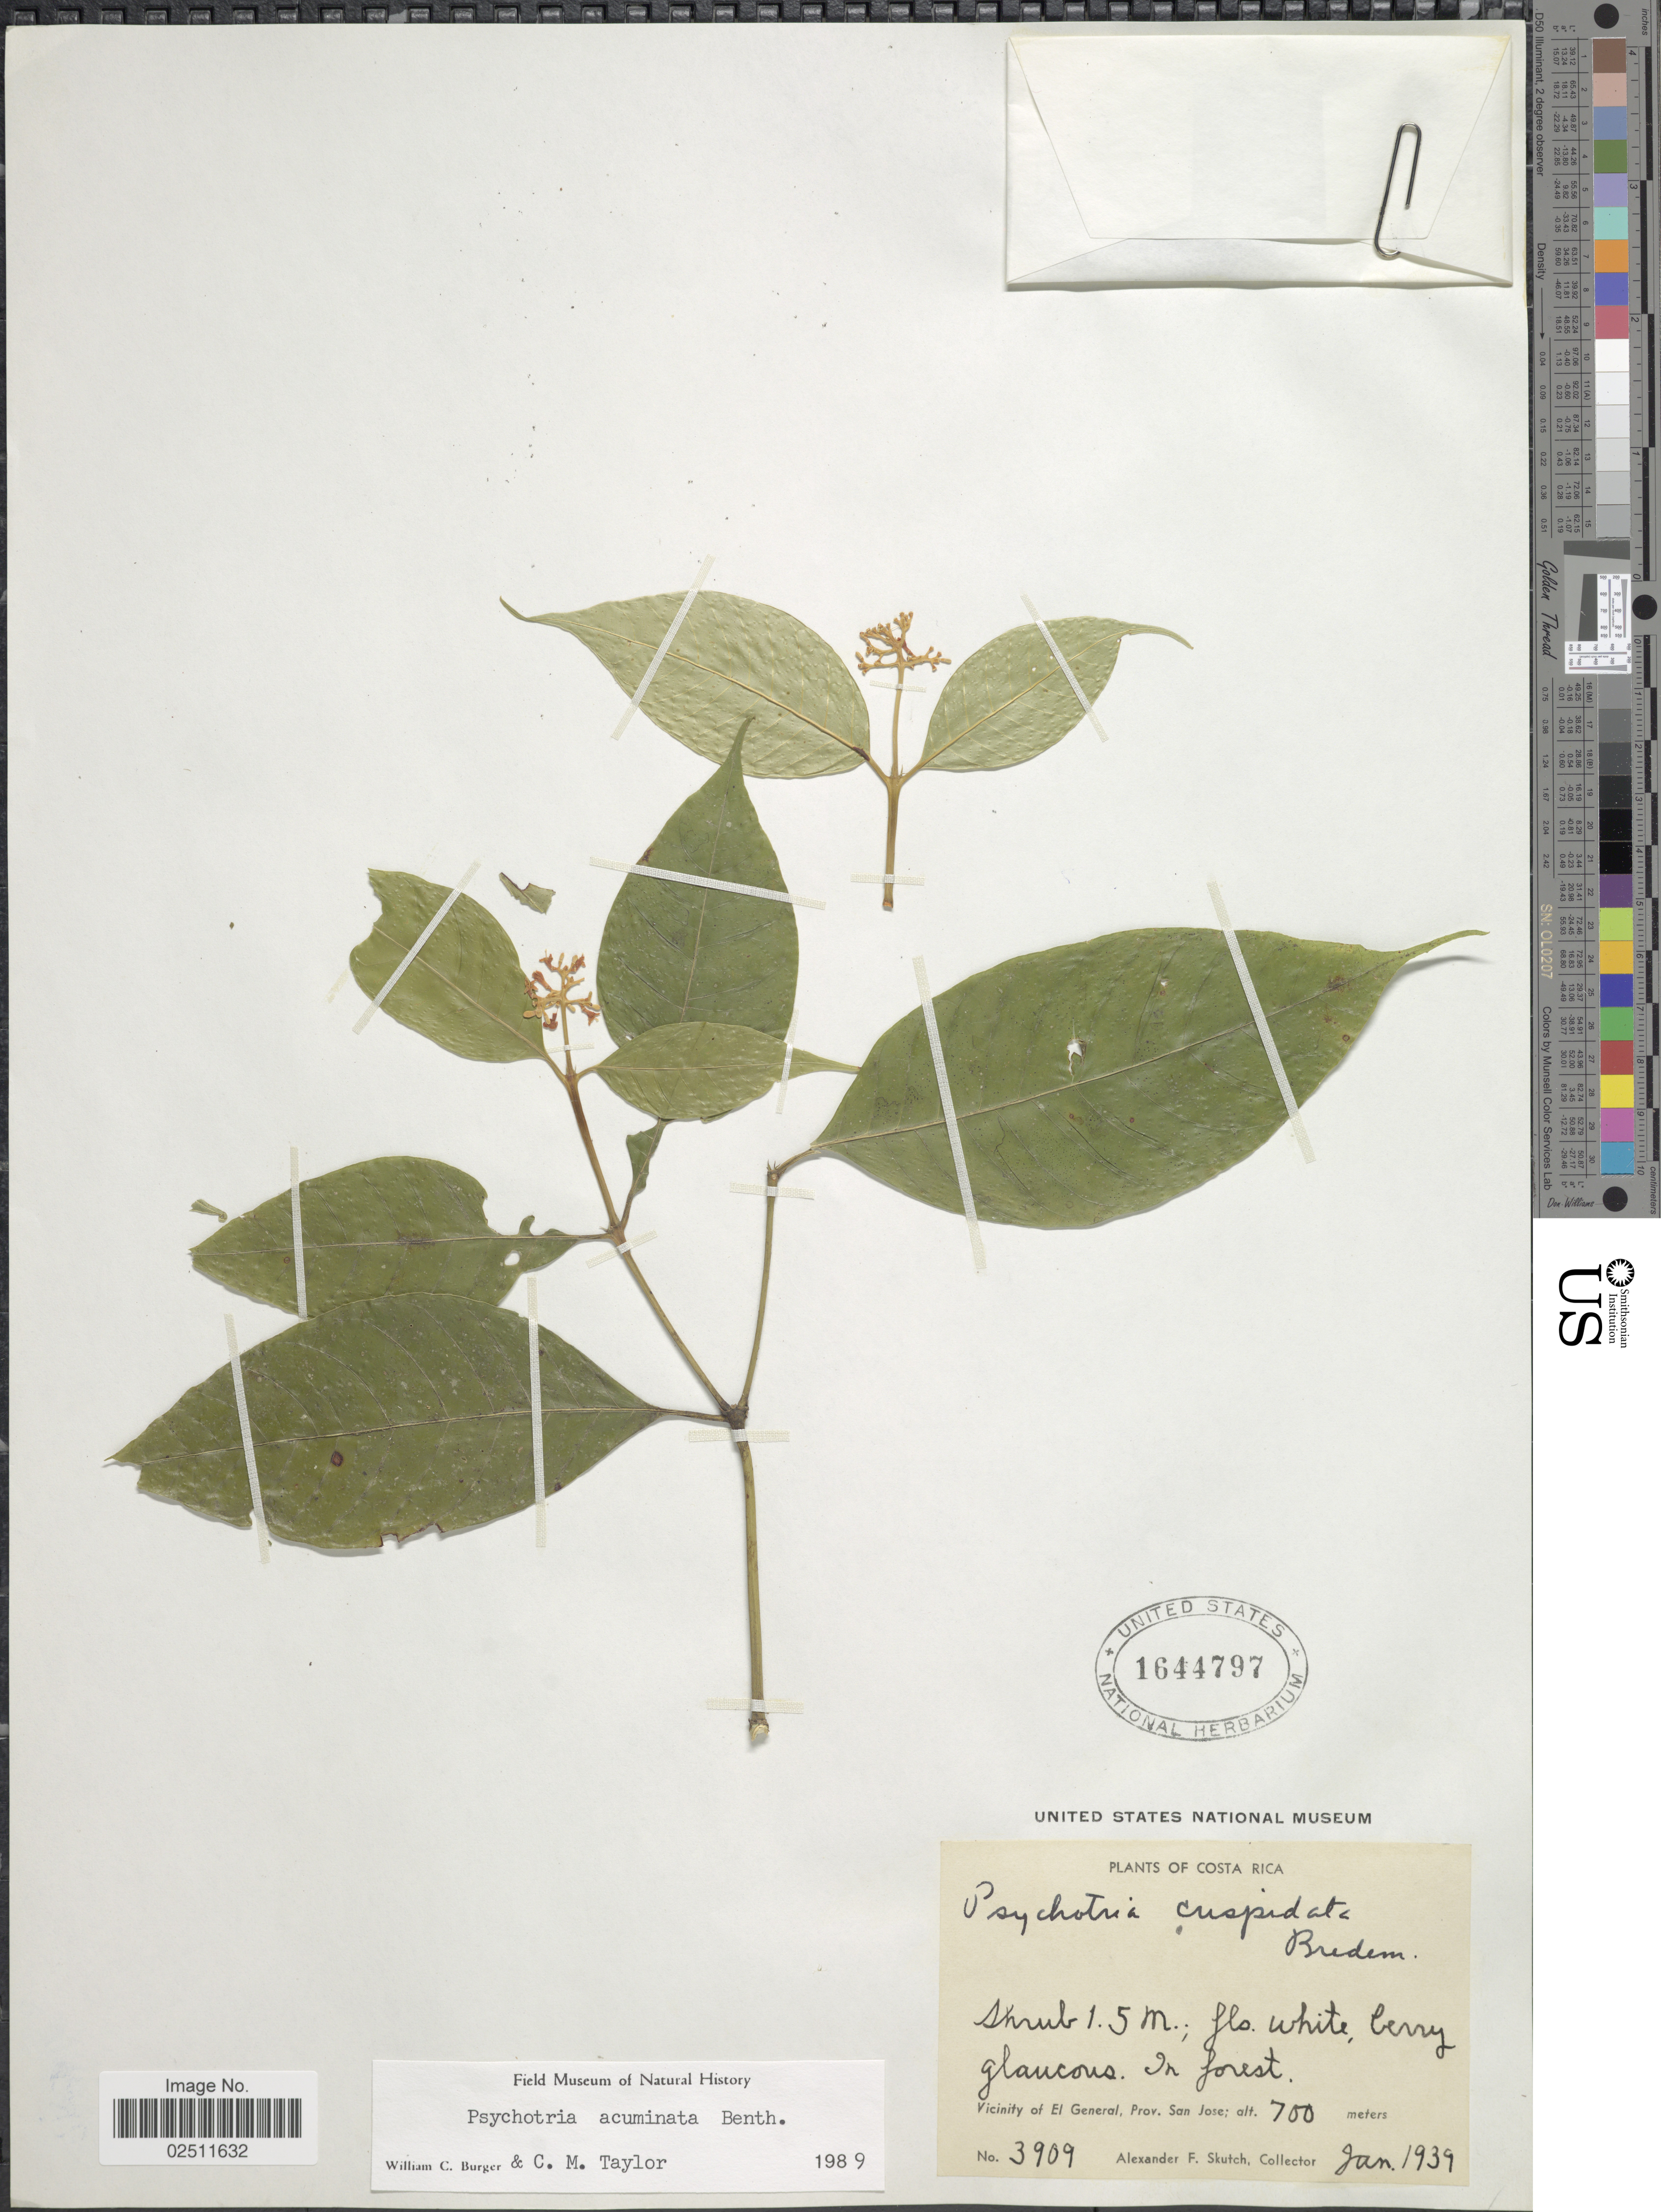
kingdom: Plantae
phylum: Tracheophyta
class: Magnoliopsida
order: Gentianales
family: Rubiaceae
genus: Psychotria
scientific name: Psychotria acuminata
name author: Benth.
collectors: A. F. Skutch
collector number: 3909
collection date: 1939-01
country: Costa Rica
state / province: San José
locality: In forest. Vicinity of El General.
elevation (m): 700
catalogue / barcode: US 1644797